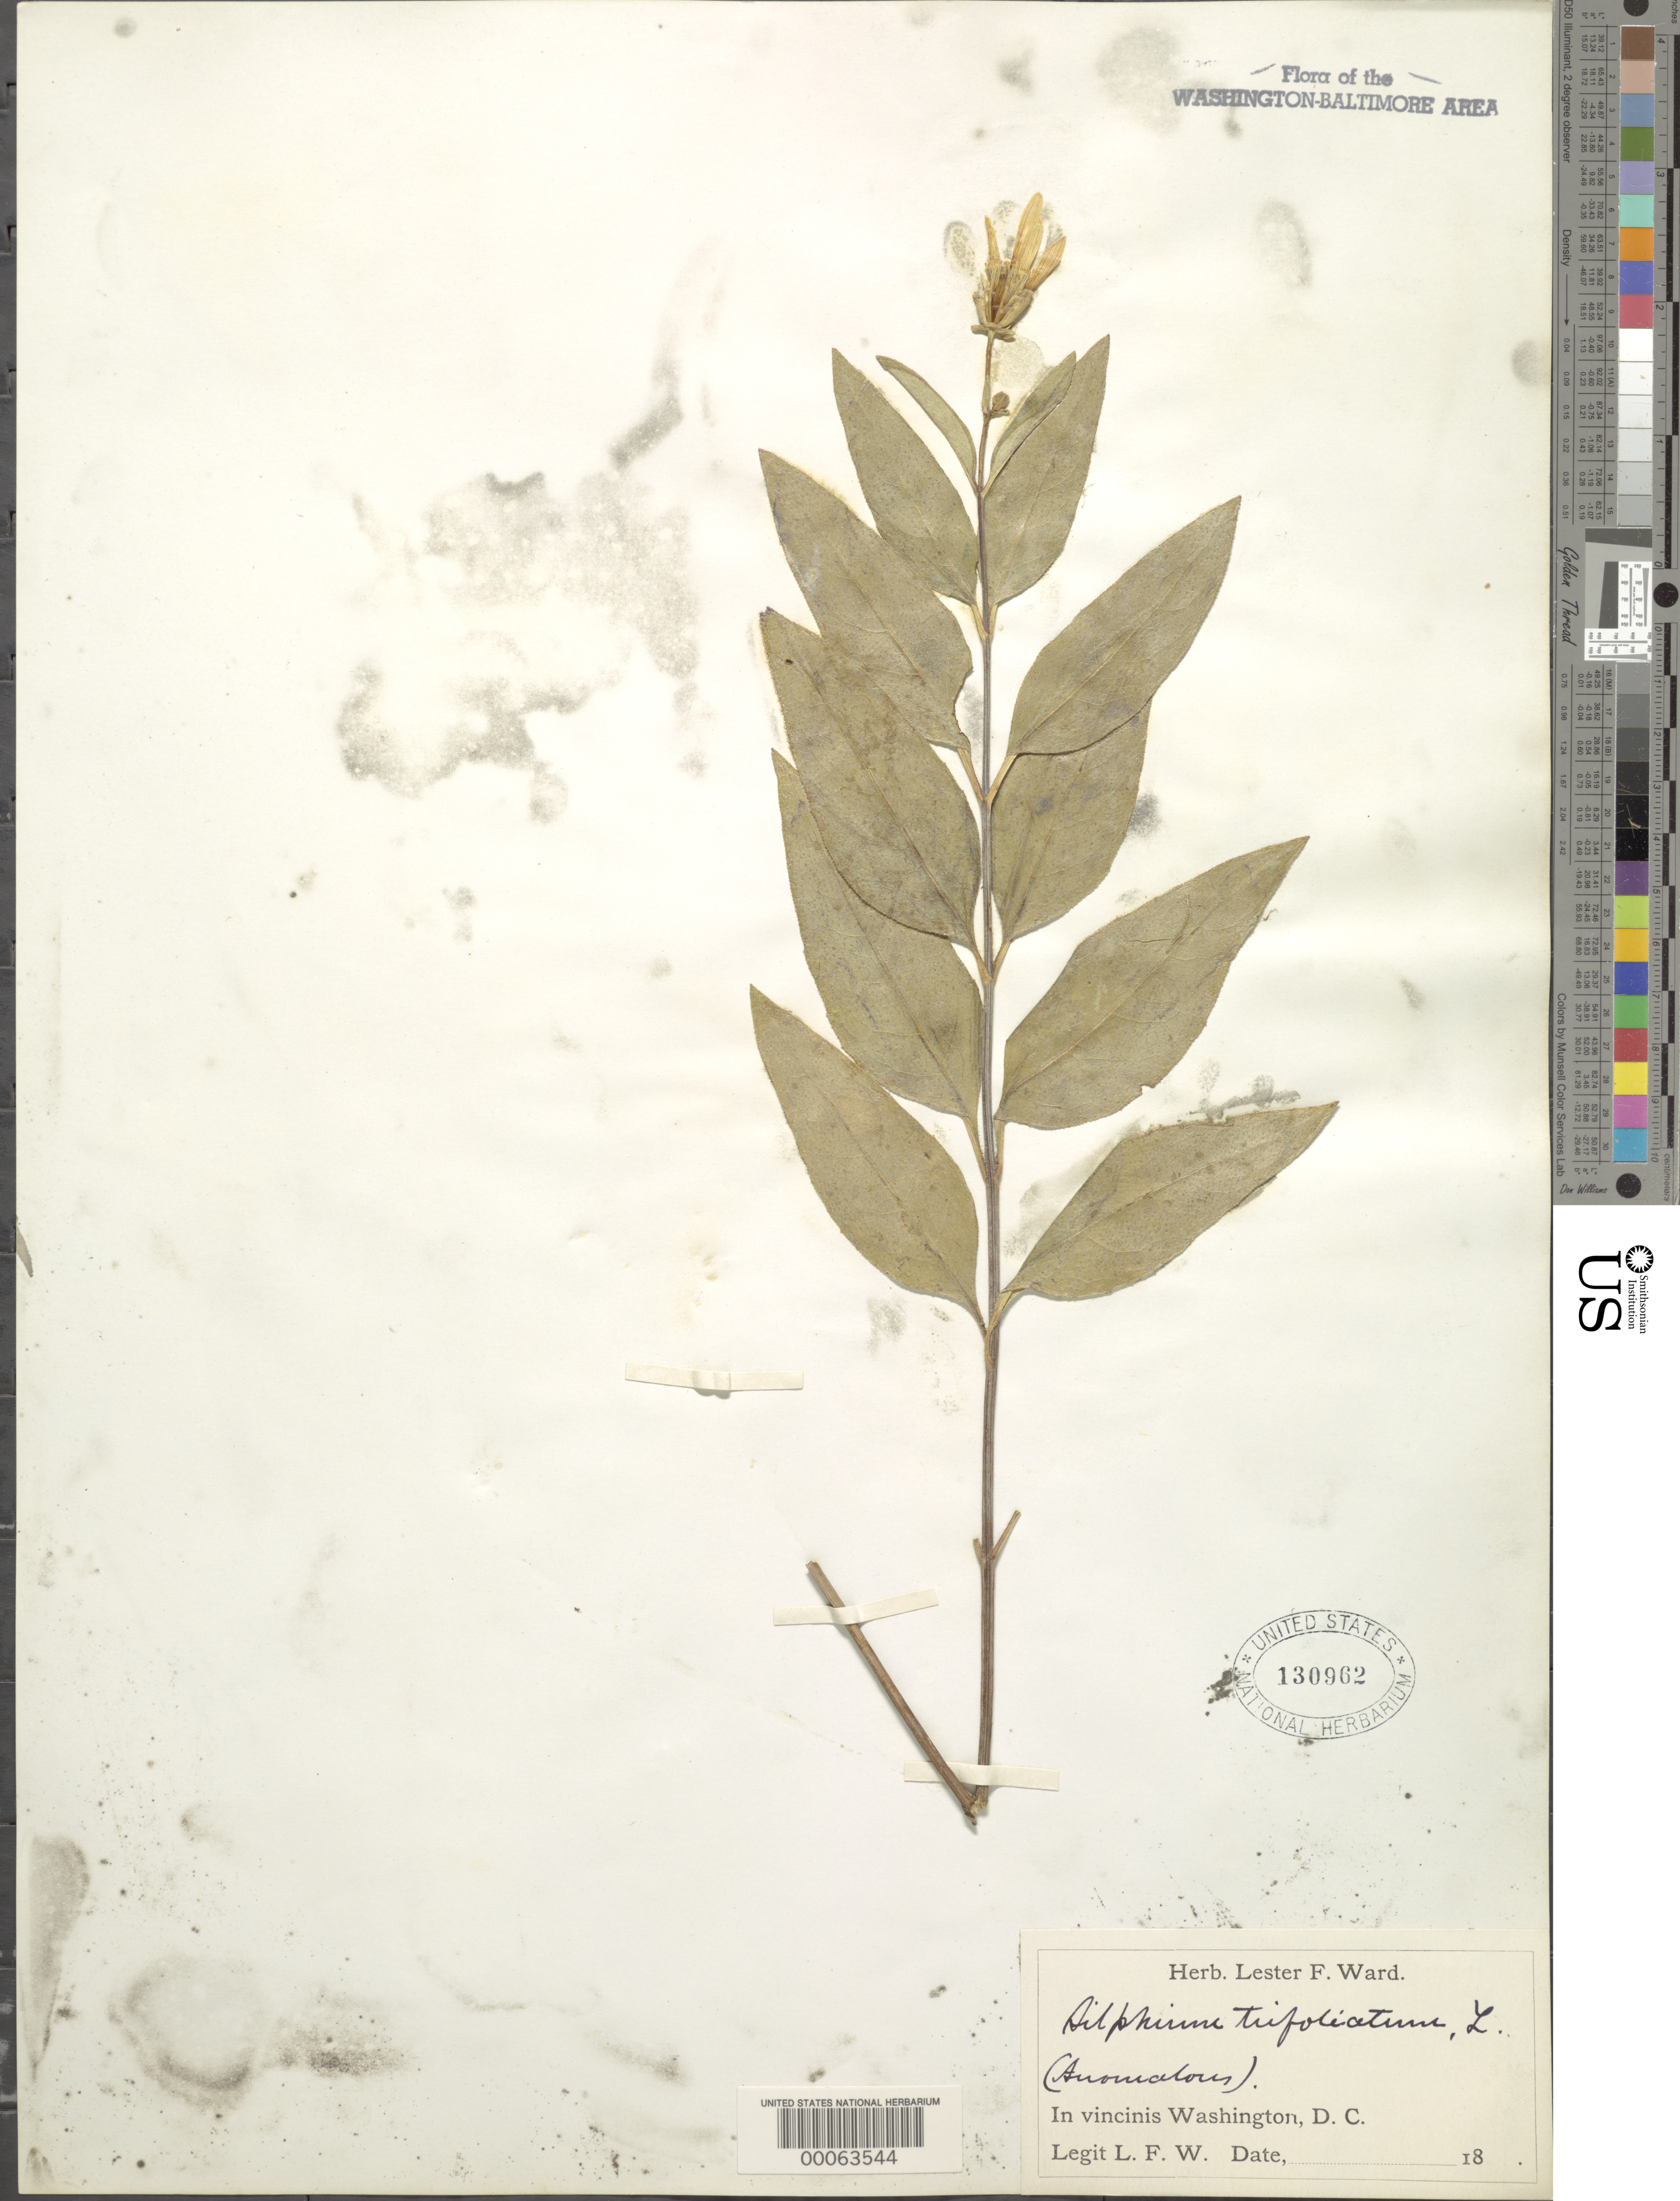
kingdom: Plantae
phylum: Tracheophyta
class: Magnoliopsida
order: Asterales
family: Asteraceae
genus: Silphium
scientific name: Silphium asteriscus var. trifoliatum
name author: (L.) Clevinger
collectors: L. F. Ward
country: United States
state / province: District of Columbia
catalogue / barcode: US 130962